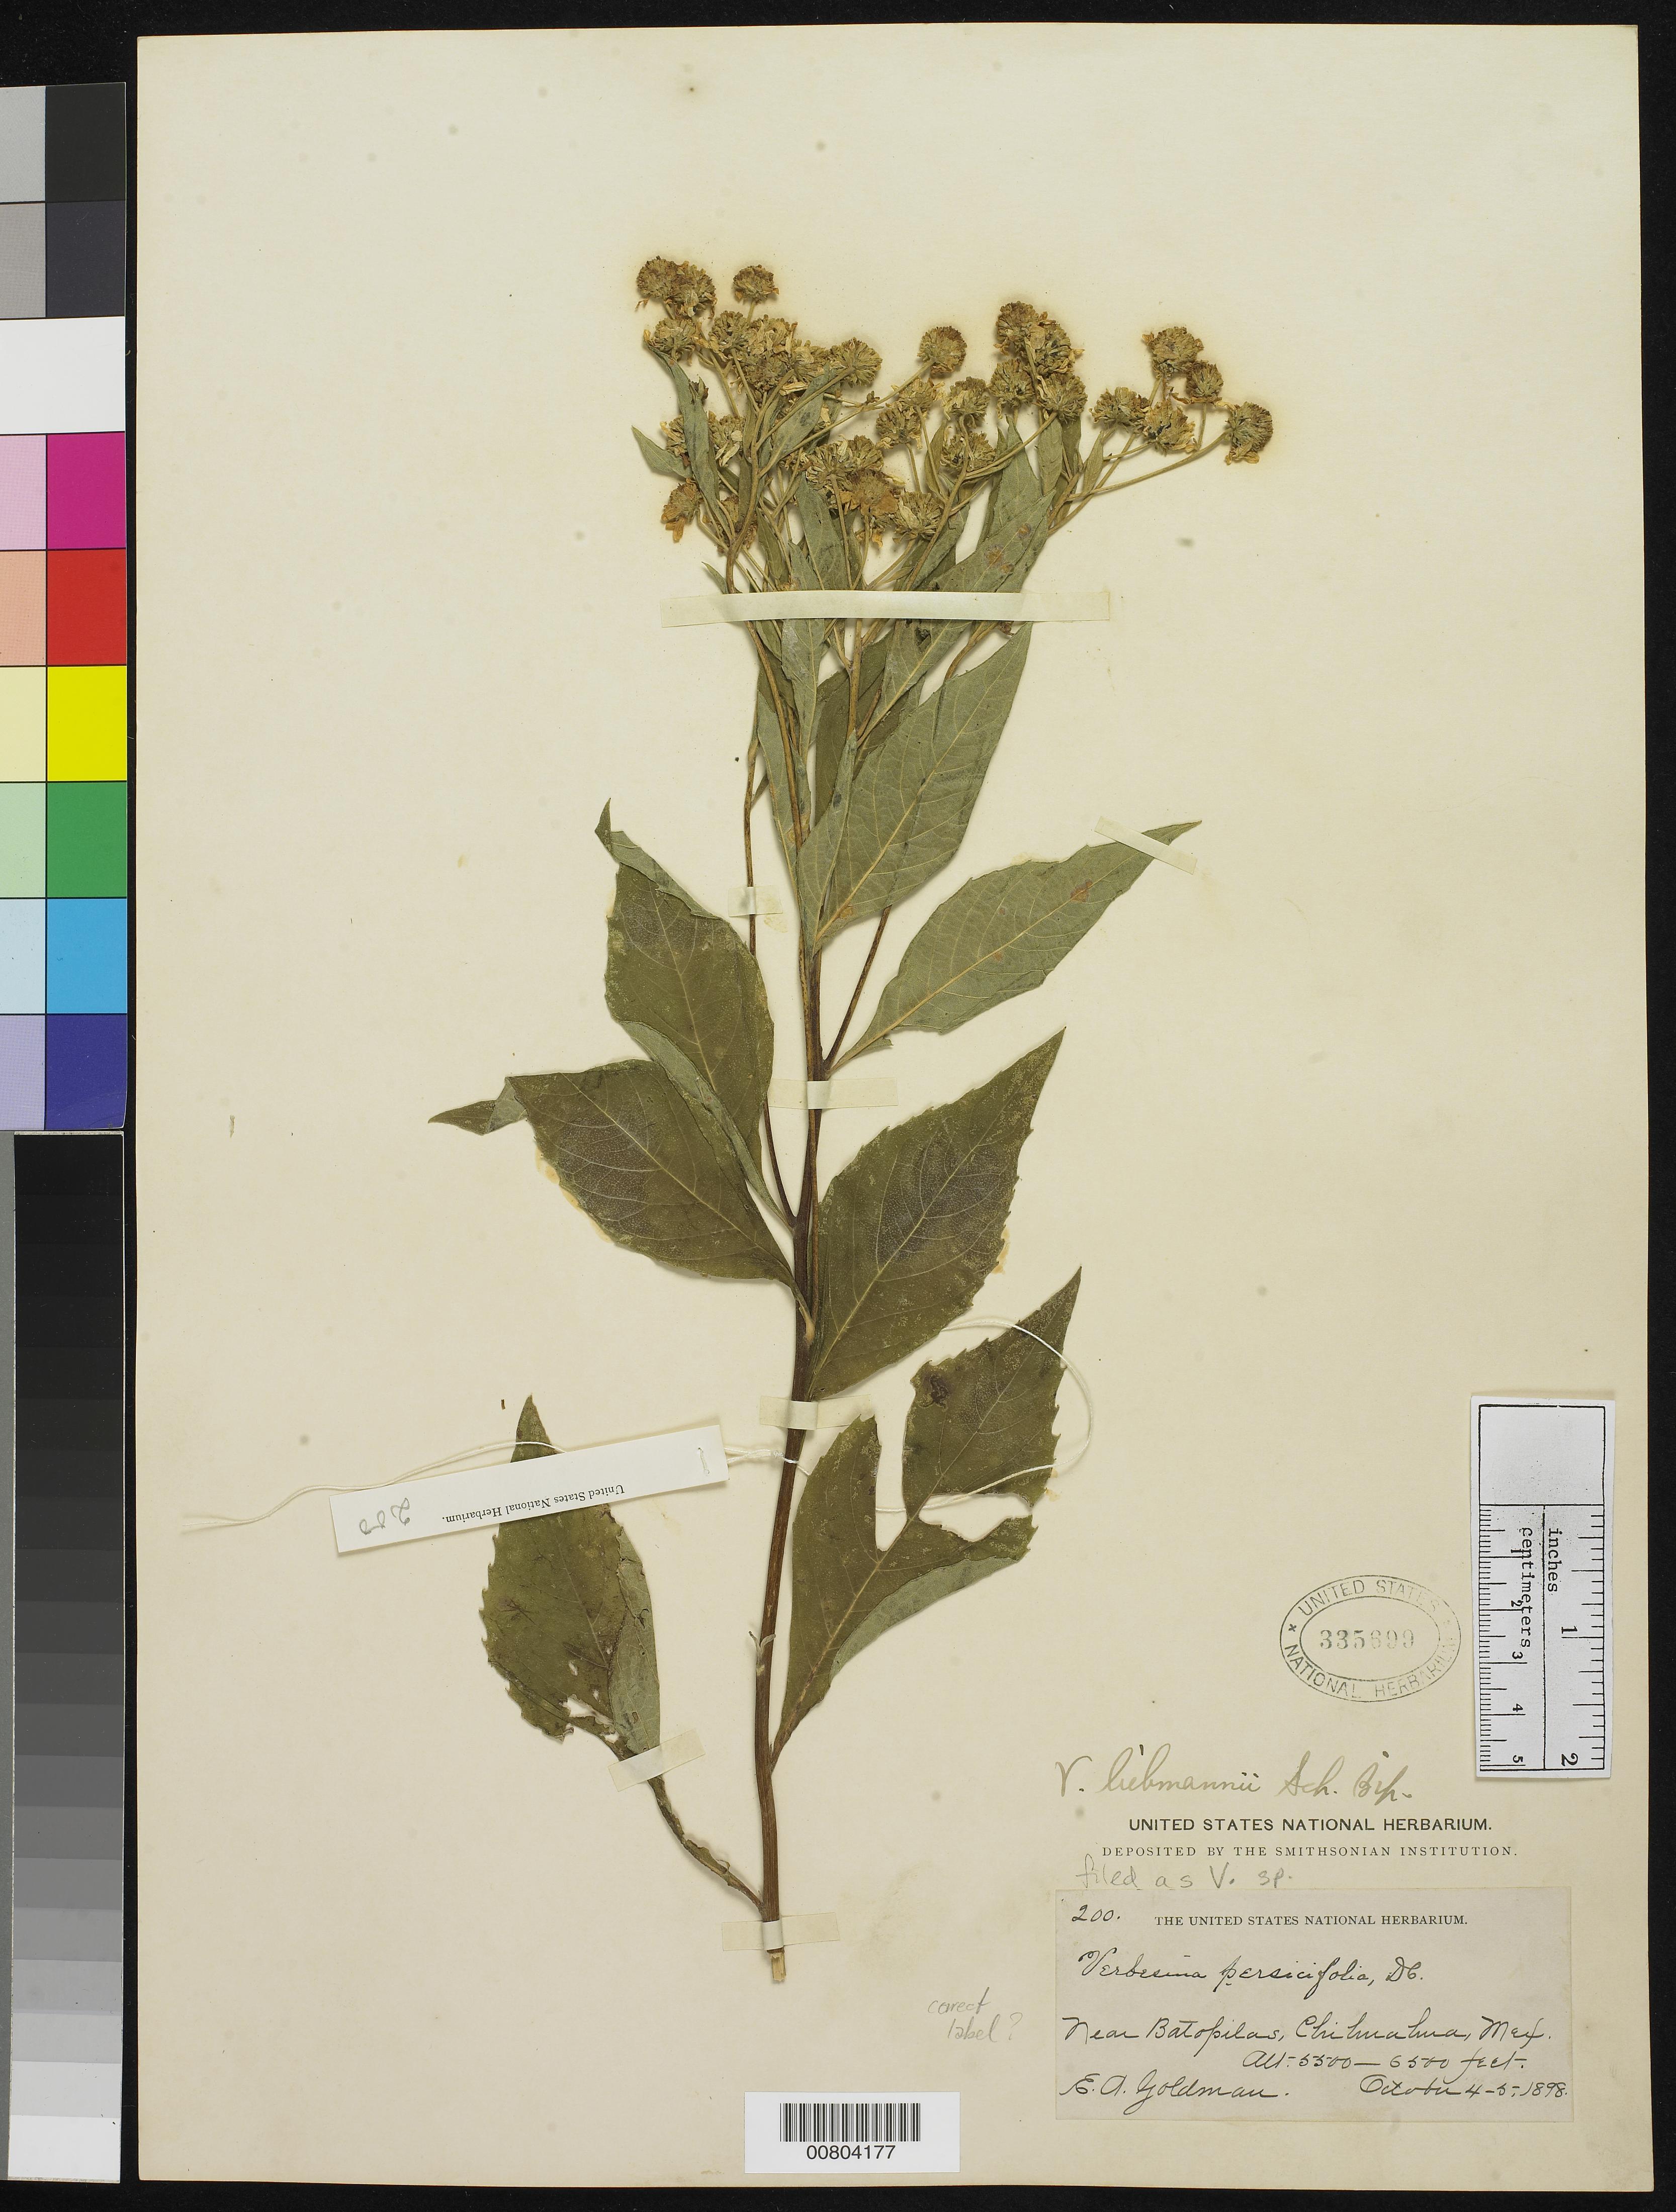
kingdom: Plantae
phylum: Tracheophyta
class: Magnoliopsida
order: Asterales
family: Asteraceae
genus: Verbesina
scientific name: Verbesina sp.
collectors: E. A. Goldman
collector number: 200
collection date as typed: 04 Oct 1898 to 05 Oct 1898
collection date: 1898-10-04/1898-10-05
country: Mexico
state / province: Chihuahua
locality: Near Batopilas, Chihuahua.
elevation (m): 1676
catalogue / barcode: US 335699